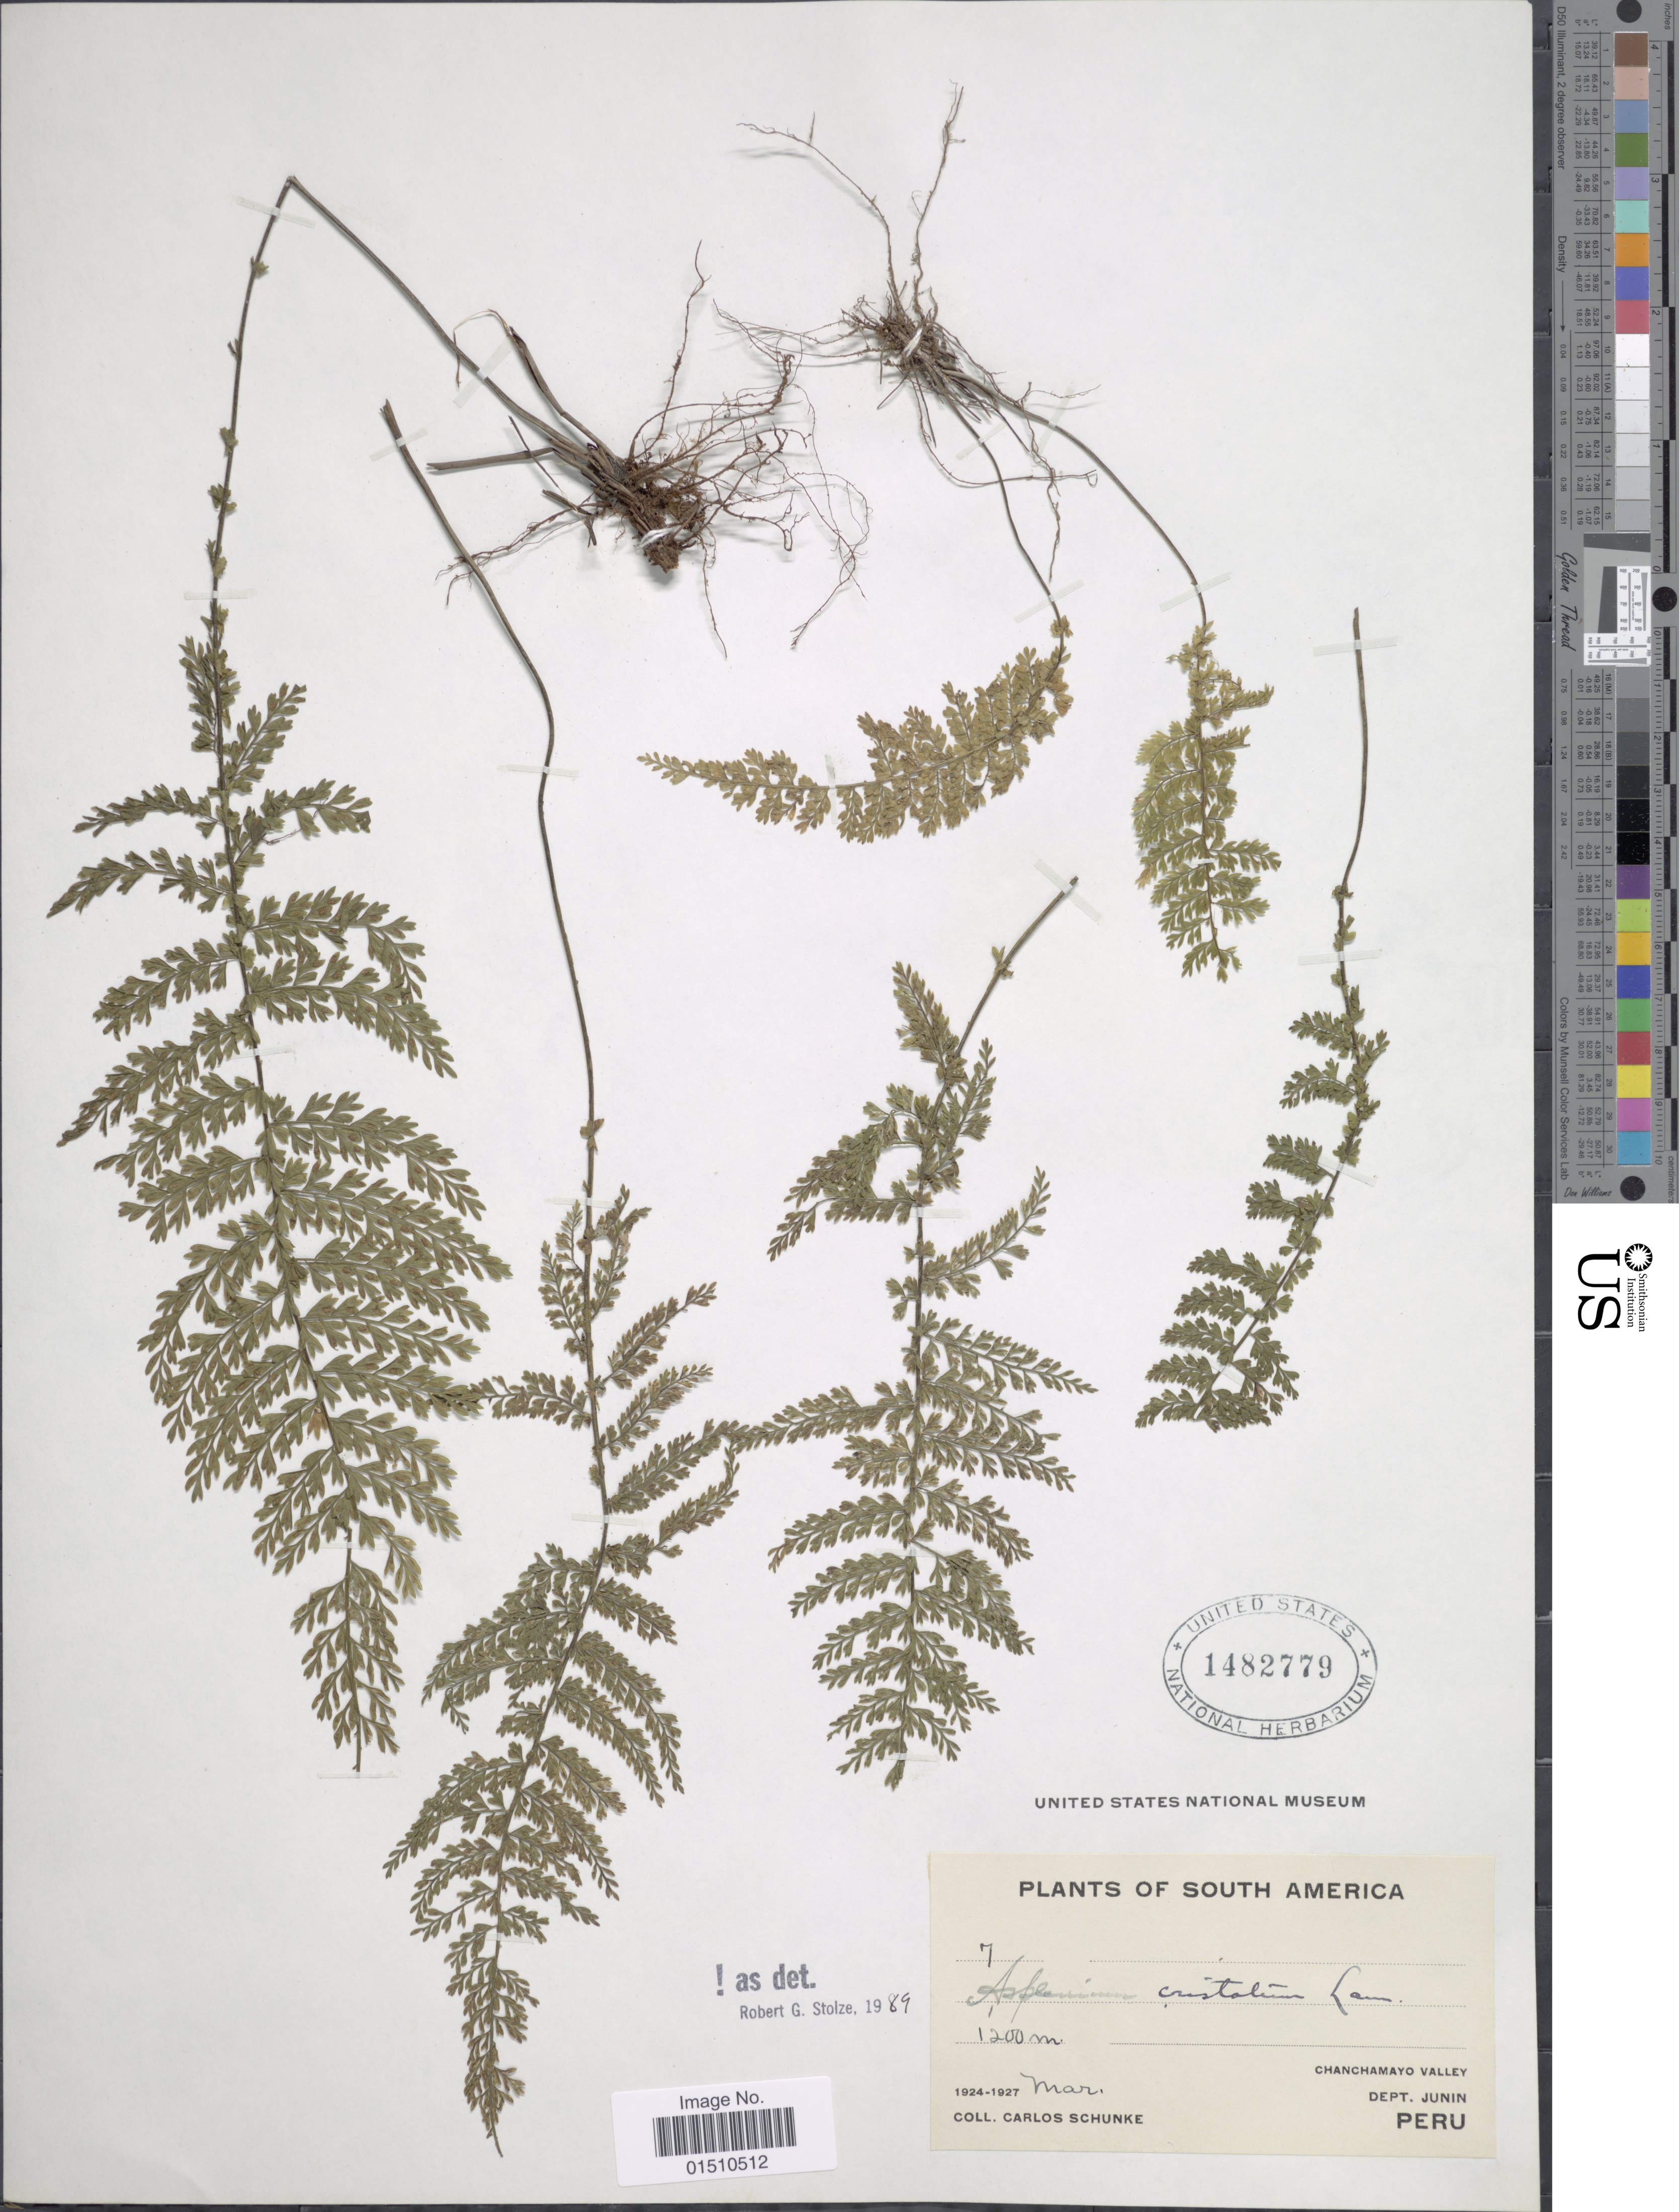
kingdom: Plantae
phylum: Tracheophyta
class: Polypodiopsida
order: Polypodiales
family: Aspleniaceae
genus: Asplenium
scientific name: Asplenium cuneatum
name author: Lam.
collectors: C. Schunke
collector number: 7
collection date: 1924-03/1927-03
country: Peru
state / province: Junín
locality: Peru, South America, Chanchamayo Valley, Dept. Junin.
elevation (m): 1200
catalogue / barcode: US 1482779